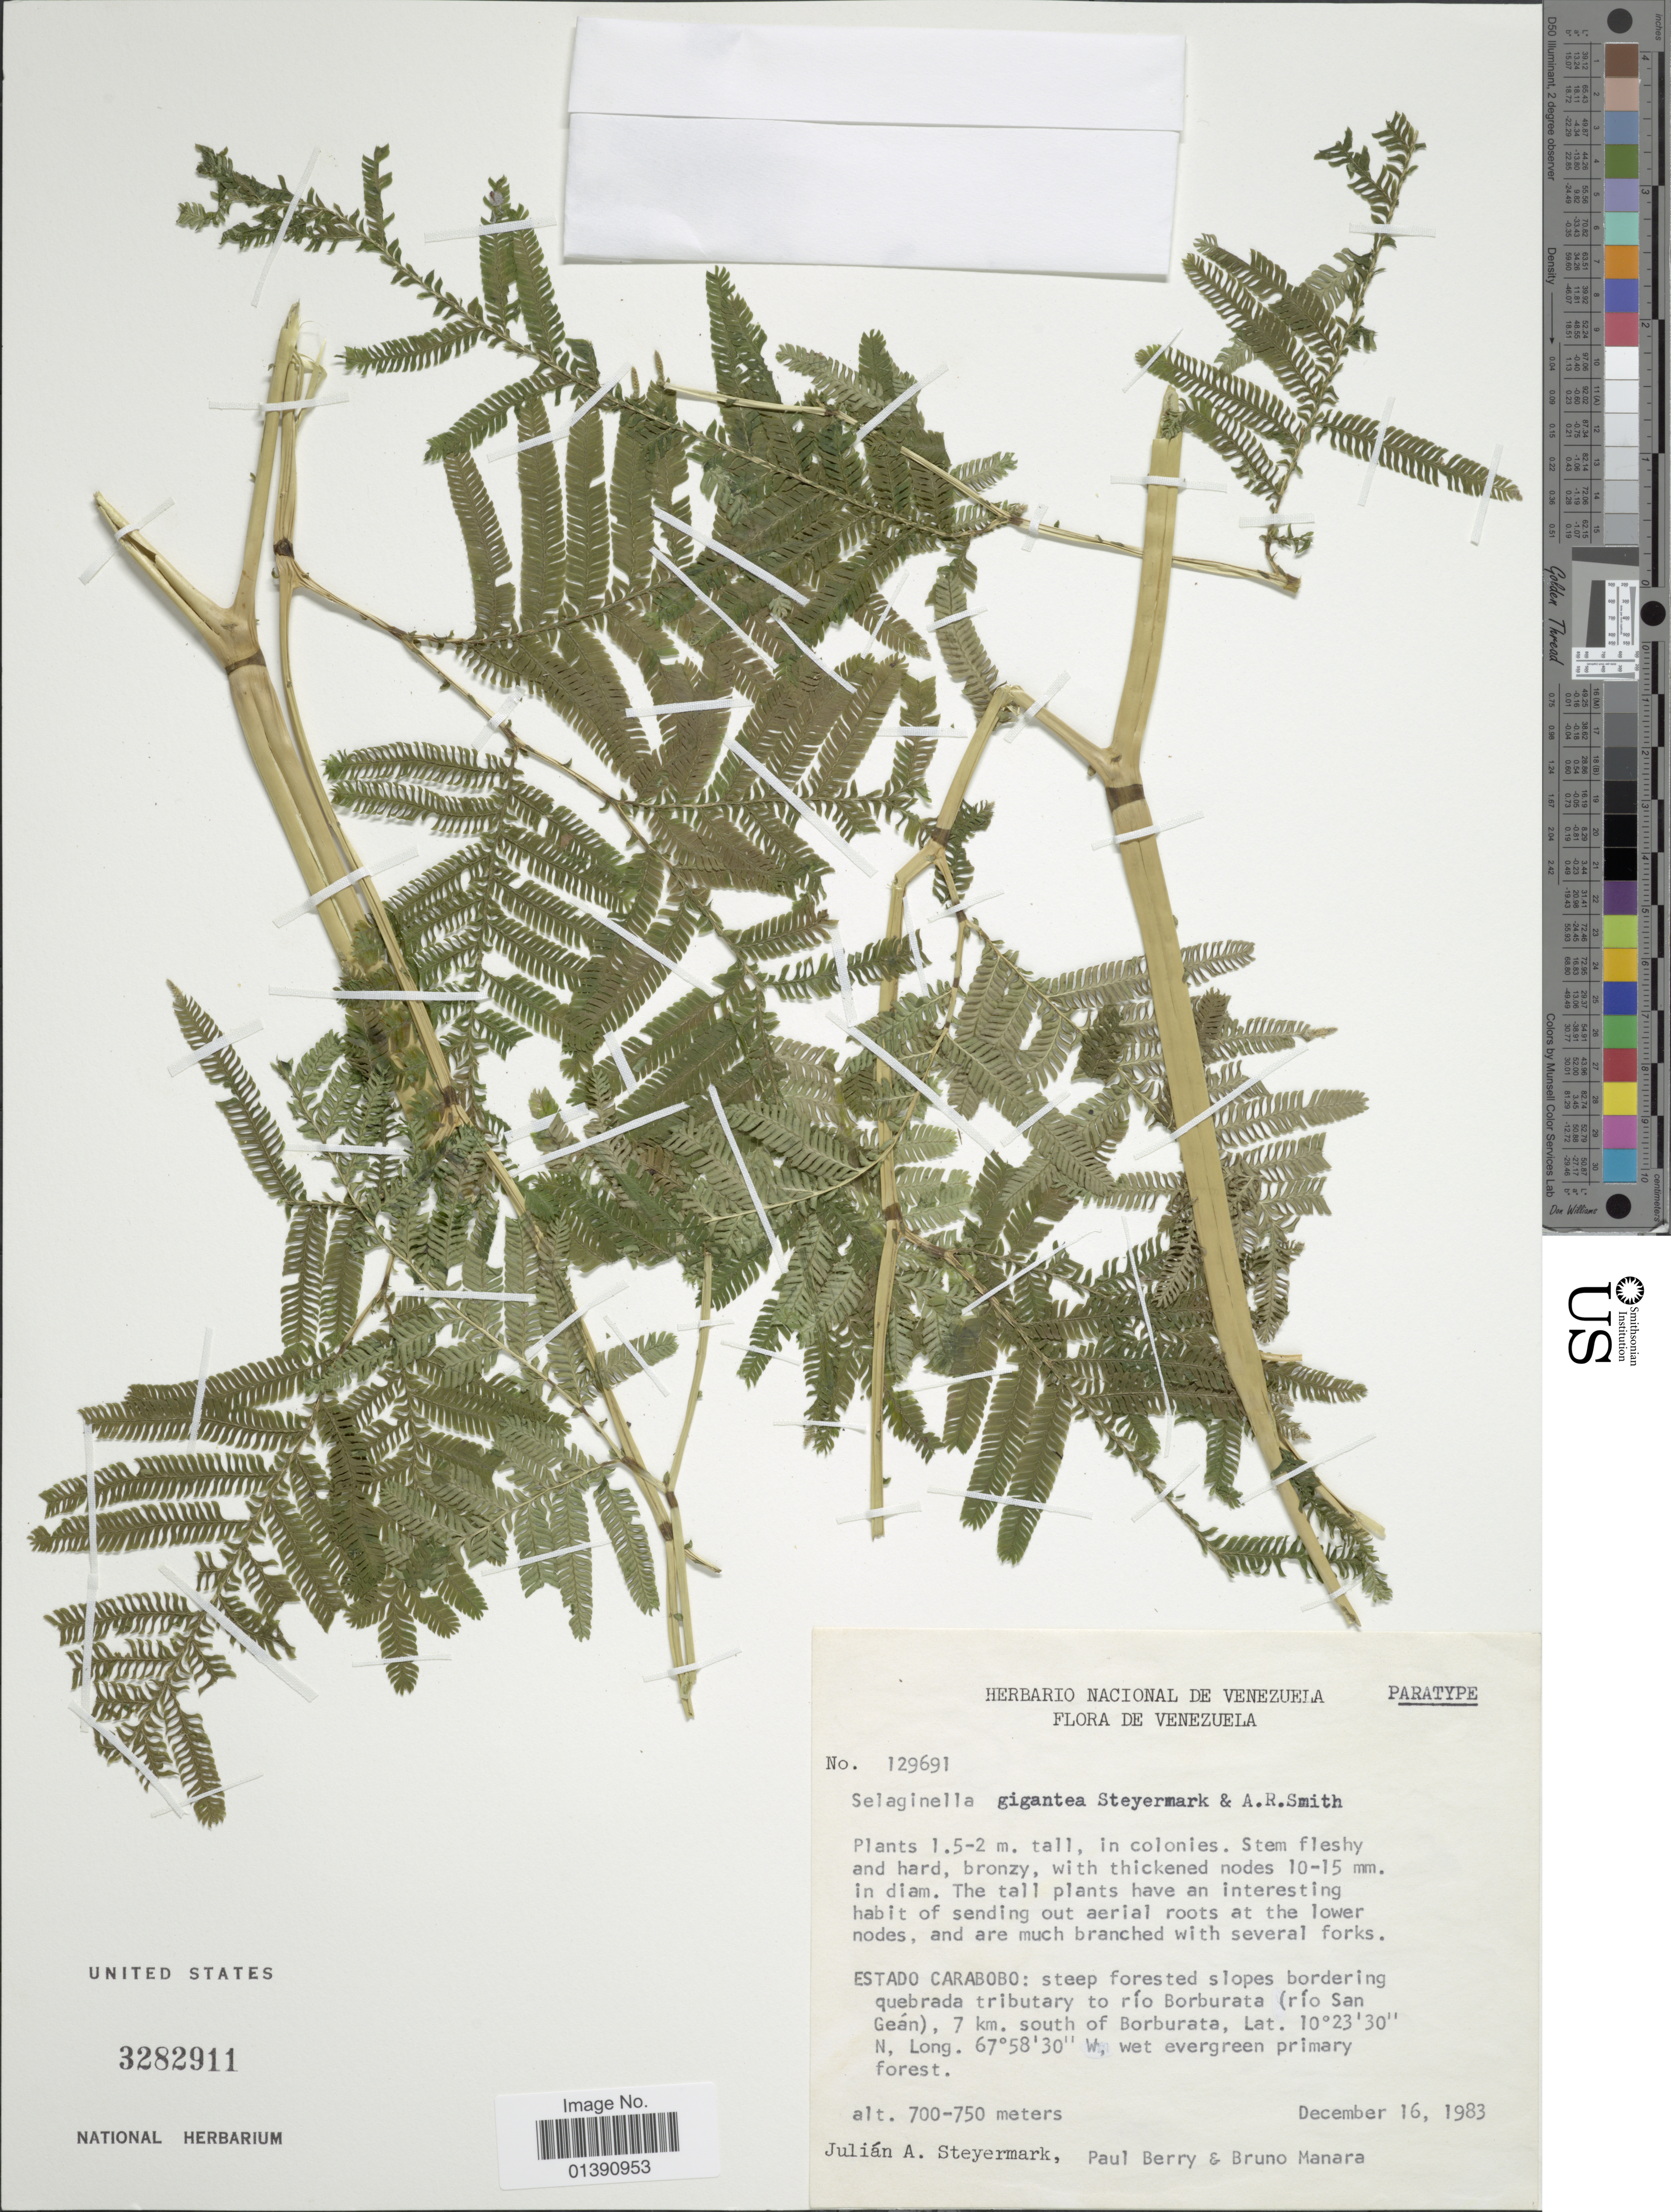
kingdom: Plantae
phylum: Tracheophyta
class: Lycopodiopsida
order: Selaginellales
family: Selaginellaceae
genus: Selaginella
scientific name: Selaginella gigantea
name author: Steyerm. & A.R. Sm.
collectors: J. Steyermark, P. E. Berry & B. Manara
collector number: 129691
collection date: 1983-12-16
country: Venezuela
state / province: Carabobo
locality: Steep forested slopes bordering quebrada tributary to río Borburata (río San Geán), 7 km south of Borburata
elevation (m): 700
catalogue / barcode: US 3282911